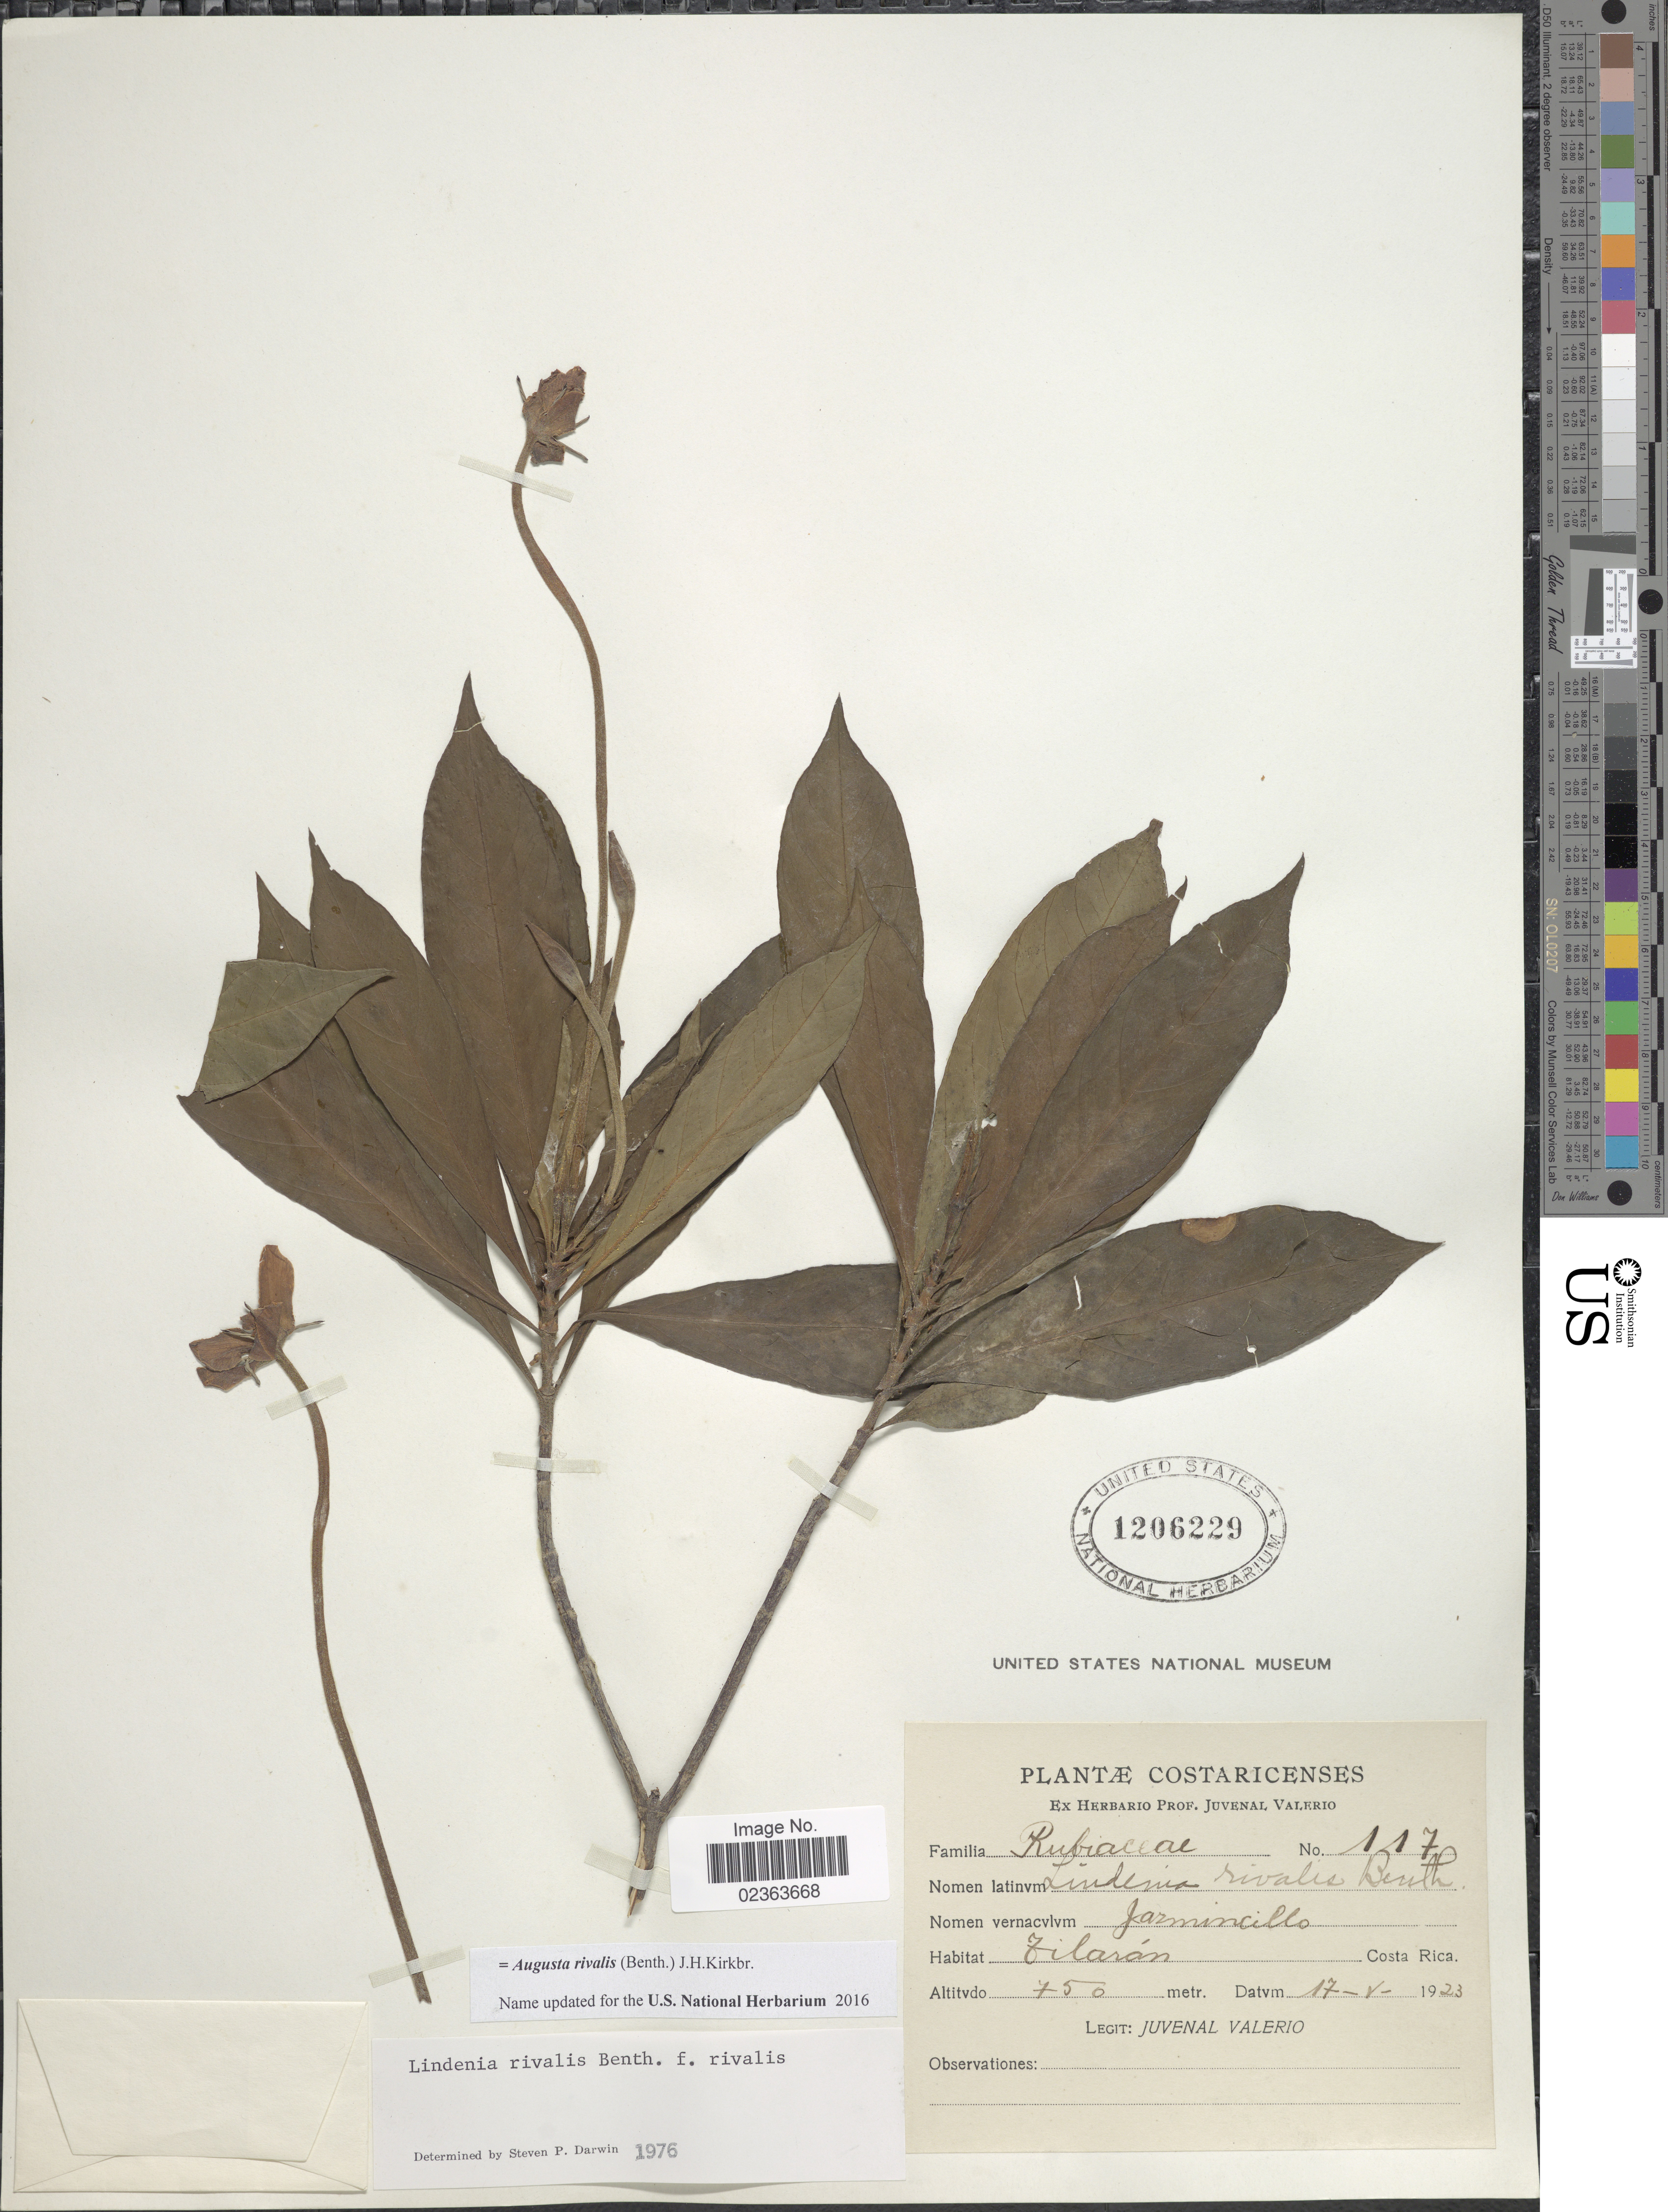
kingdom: Plantae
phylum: Tracheophyta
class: Magnoliopsida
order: Gentianales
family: Rubiaceae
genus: Augusta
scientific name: Augusta rivalis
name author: (Benth.) J.H. Kirkbr.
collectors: J. Valerio R.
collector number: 117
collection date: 1923-05-17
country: Costa Rica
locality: Tilarán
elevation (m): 750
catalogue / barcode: US 1206229